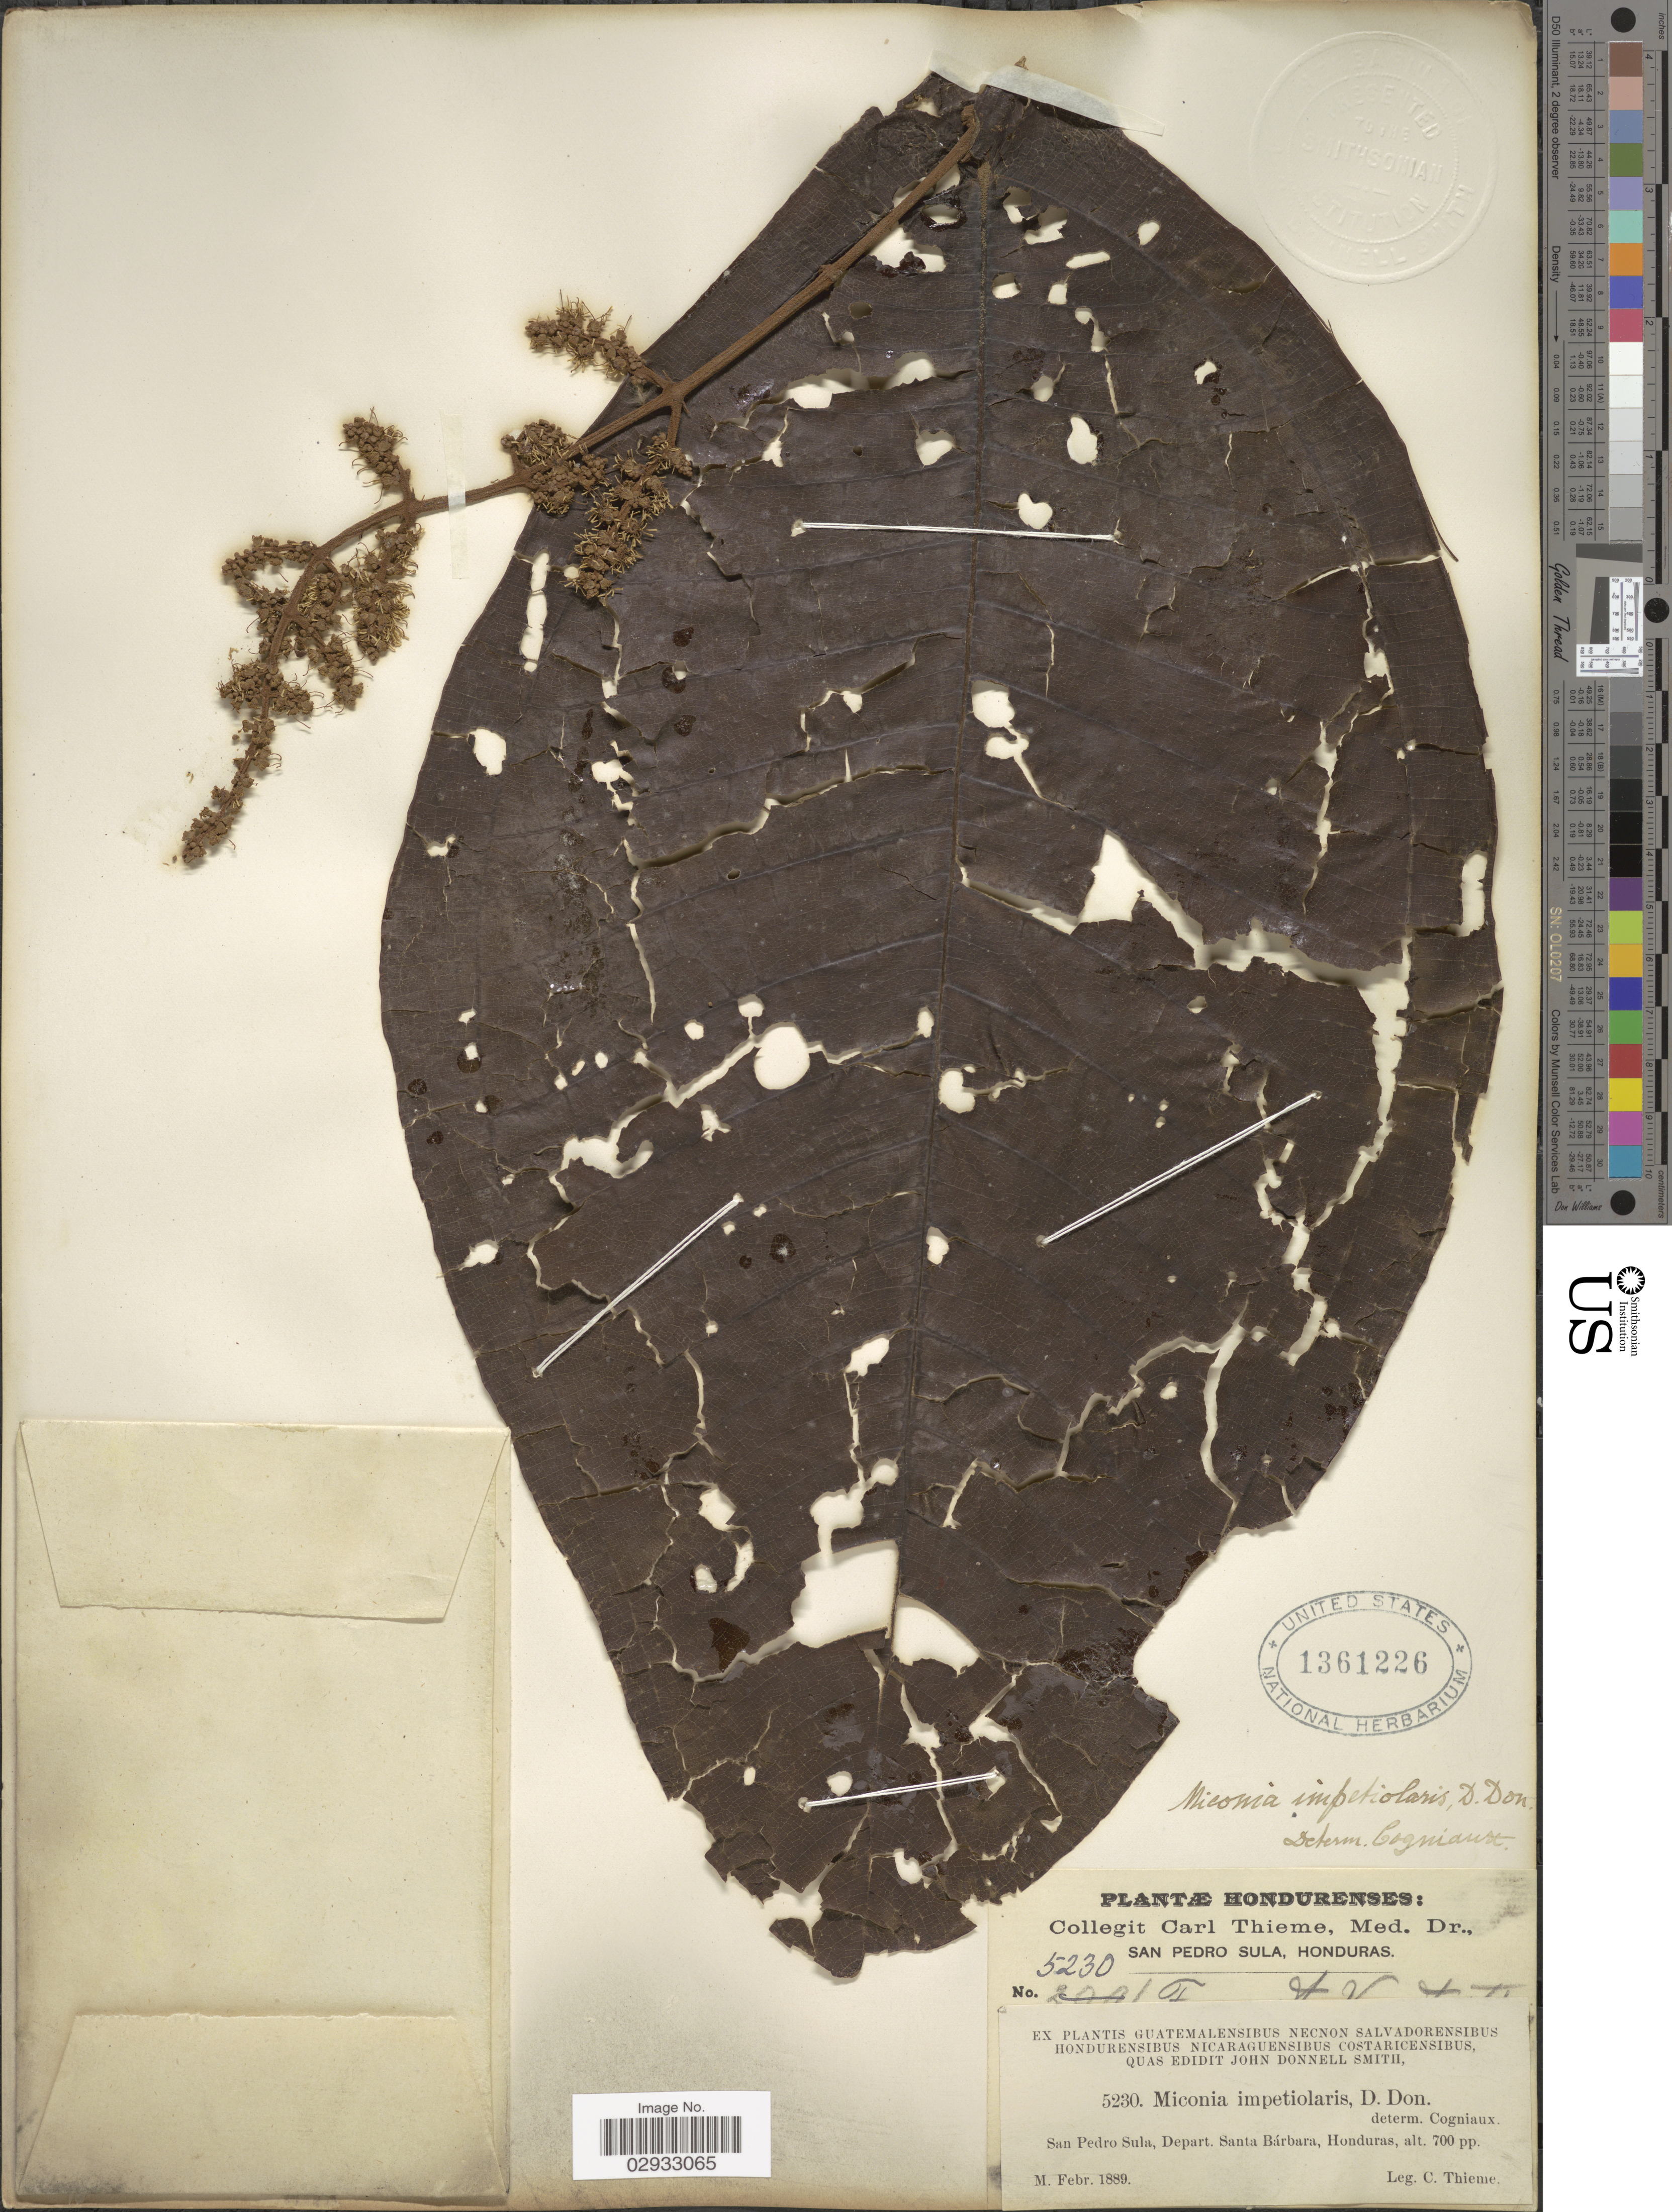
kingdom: Plantae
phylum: Tracheophyta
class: Magnoliopsida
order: Myrtales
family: Melastomataceae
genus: Miconia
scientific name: Miconia impetiolaris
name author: (Sw.) D. Don ex DC.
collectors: C. Thieme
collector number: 5230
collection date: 1889-02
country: Honduras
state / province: Santa Bárbara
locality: San Pedro Sula, Depart. Santa Bárbara.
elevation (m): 213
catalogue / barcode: US 1361226